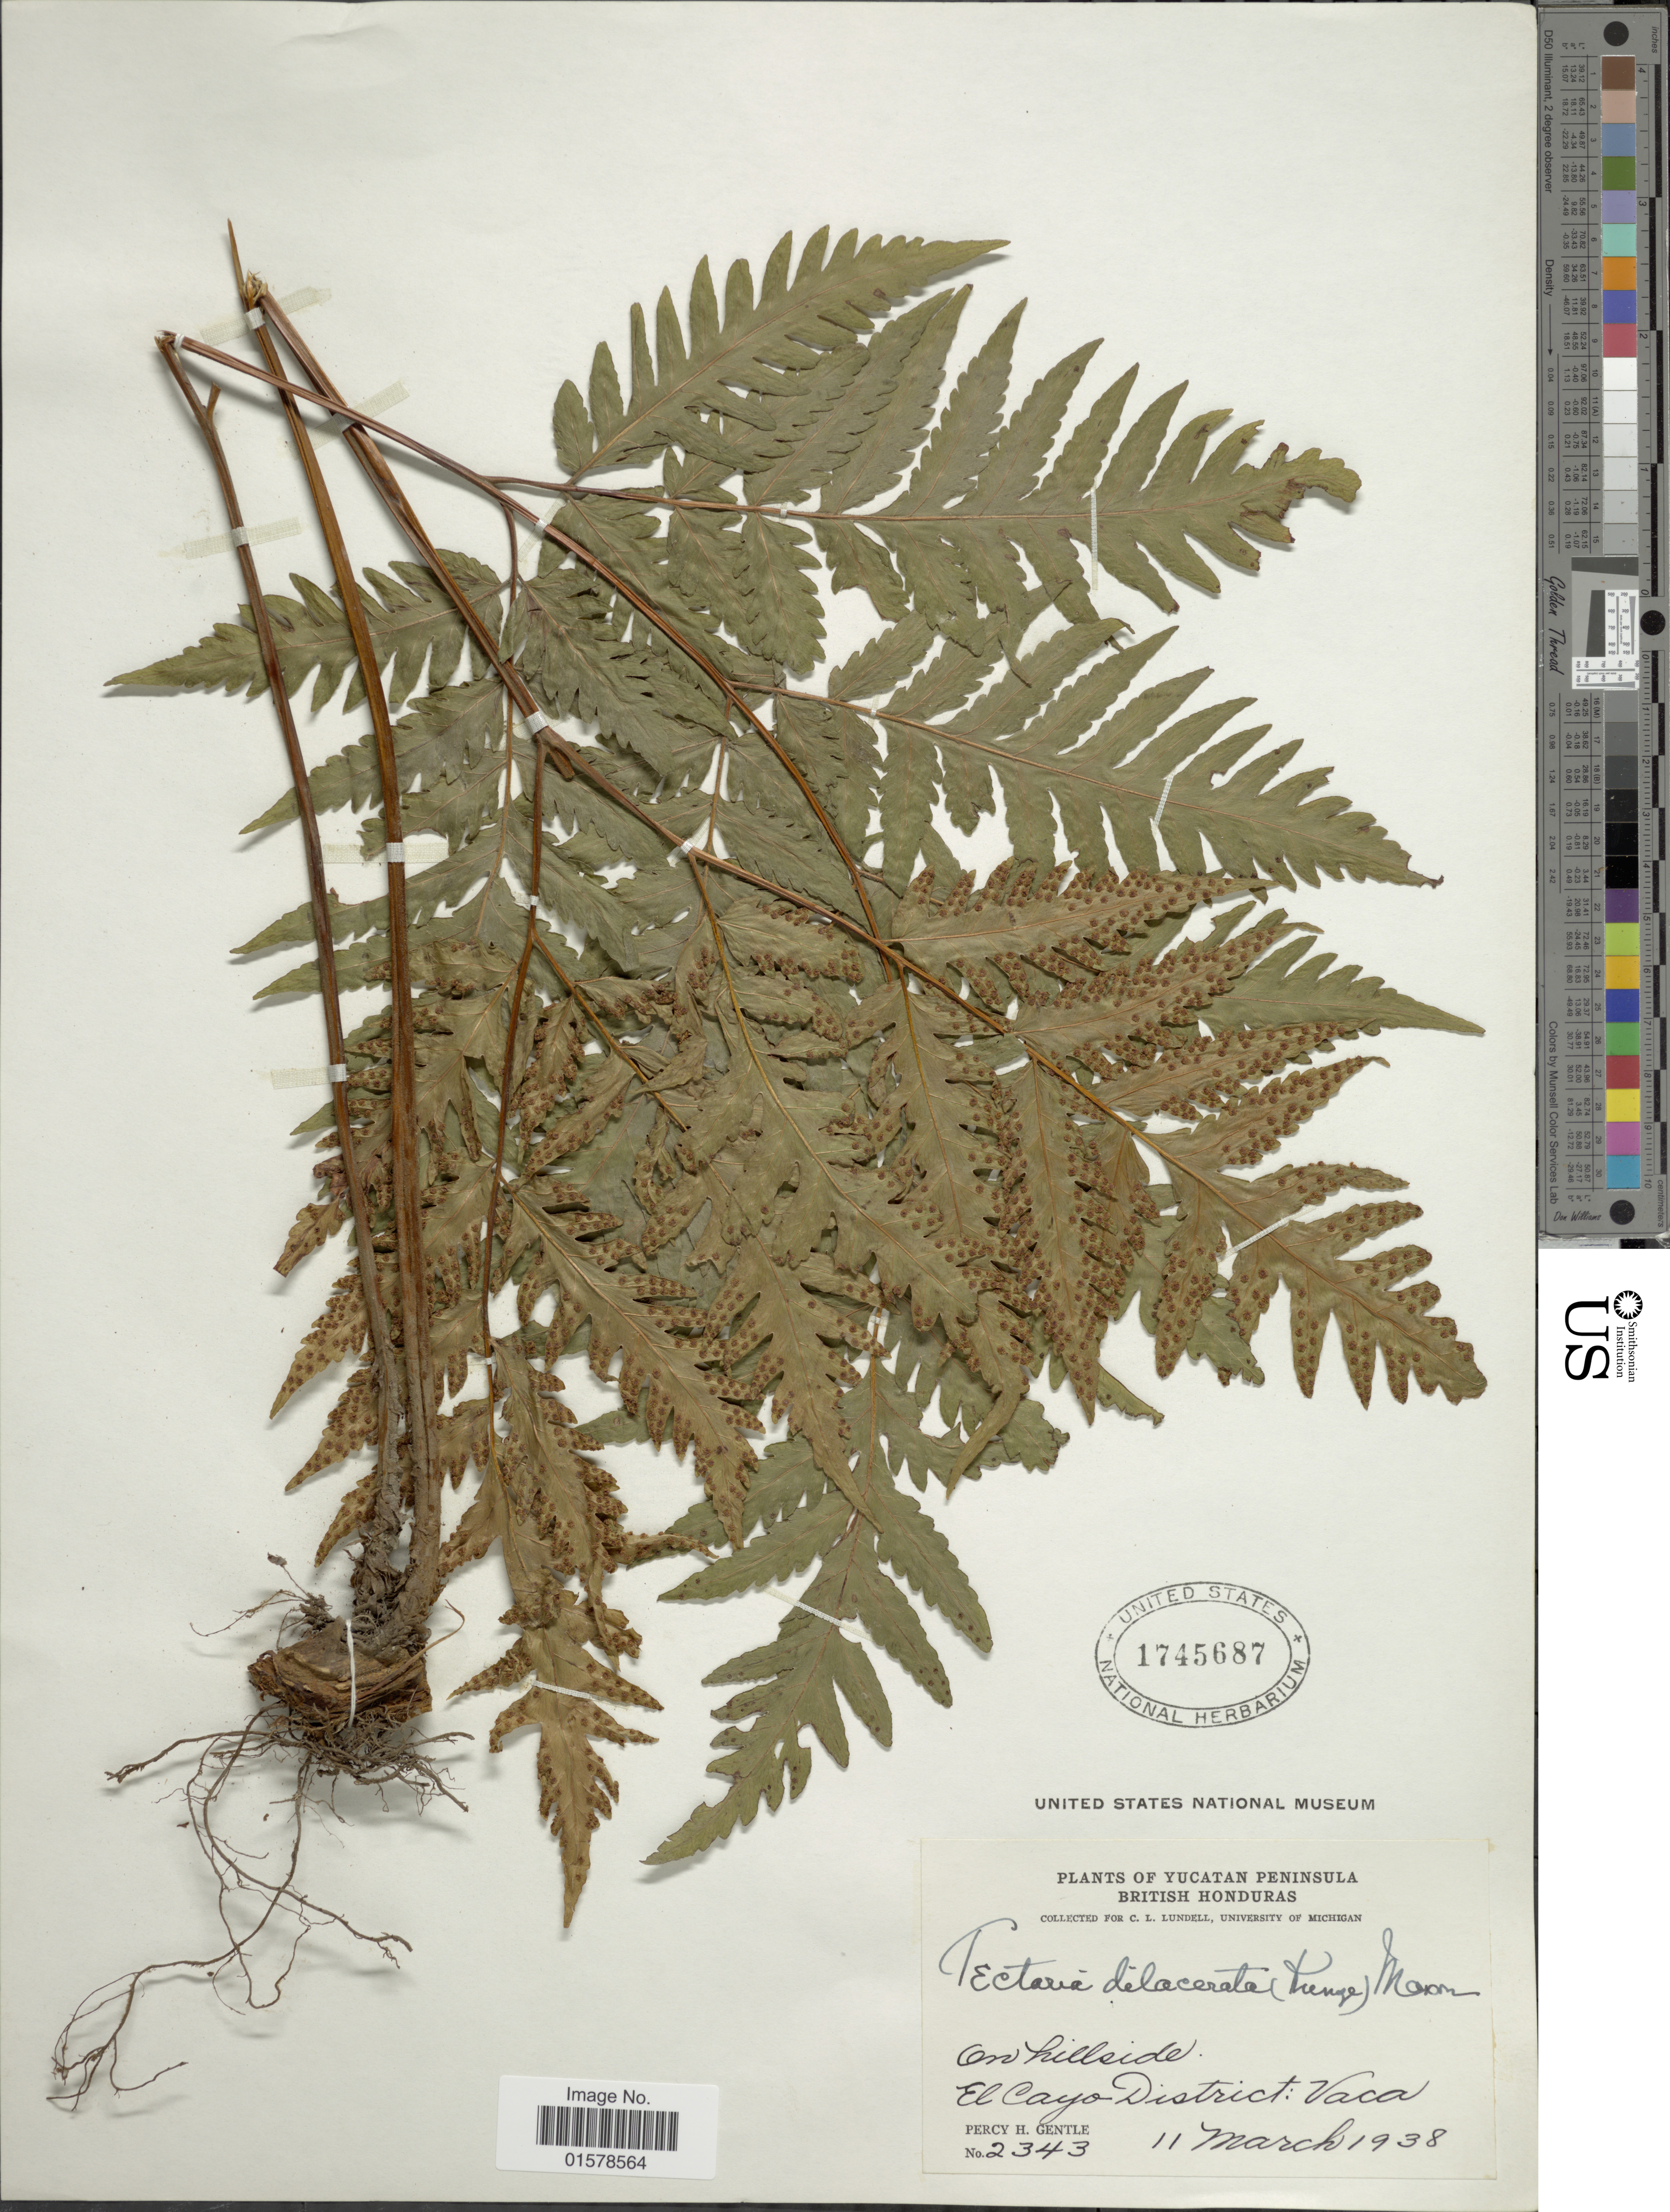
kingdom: Plantae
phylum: Tracheophyta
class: Polypodiopsida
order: Polypodiales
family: Tectariaceae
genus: Tectaria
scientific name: Tectaria mexicana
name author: (Fée) C.V. Morton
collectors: P. H. Gentle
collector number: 2343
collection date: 1938-03-11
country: Belize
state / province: Cayo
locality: British Honduras: On hillside. El Cayo District: Vaca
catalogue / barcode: US 1745687